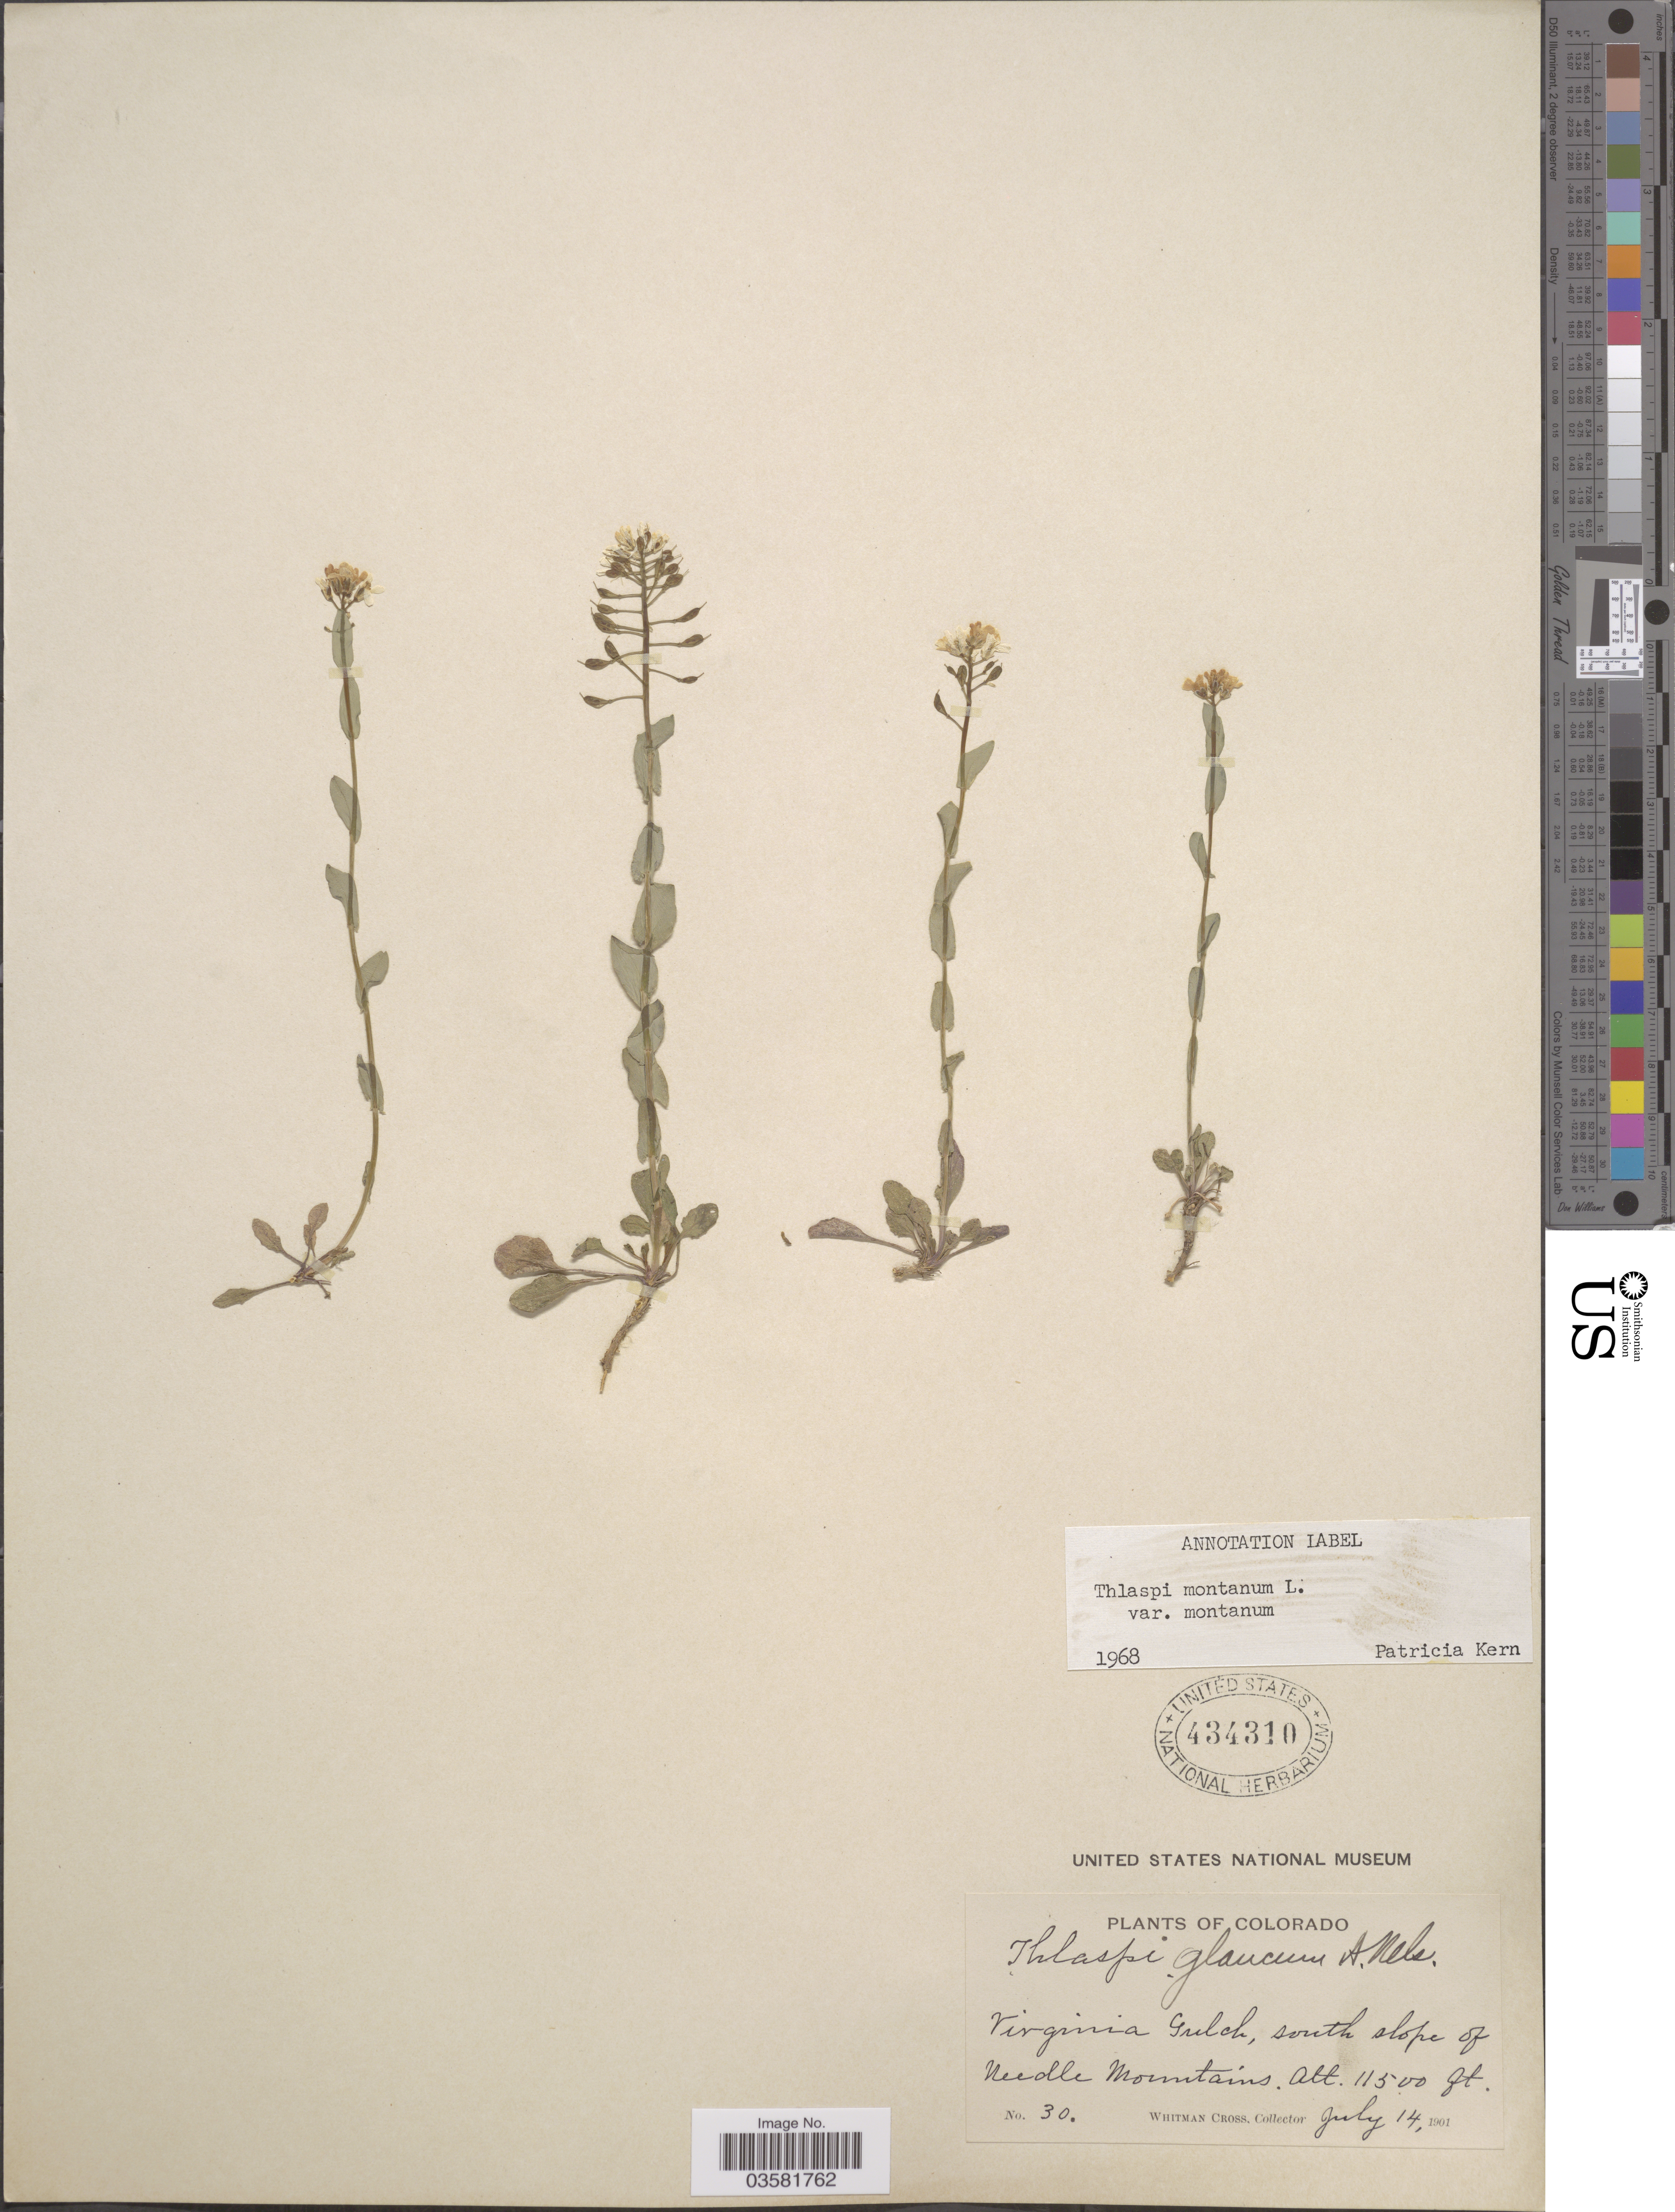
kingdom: Plantae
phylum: Tracheophyta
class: Magnoliopsida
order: Brassicales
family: Brassicaceae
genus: Thlaspi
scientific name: Thlaspi montanum var. montanum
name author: L.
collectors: W. Cross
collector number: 30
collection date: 1901-07-14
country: United States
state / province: Colorado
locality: Virginia Gulch, south slope of Needle Mountains.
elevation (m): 3505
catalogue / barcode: US 434310